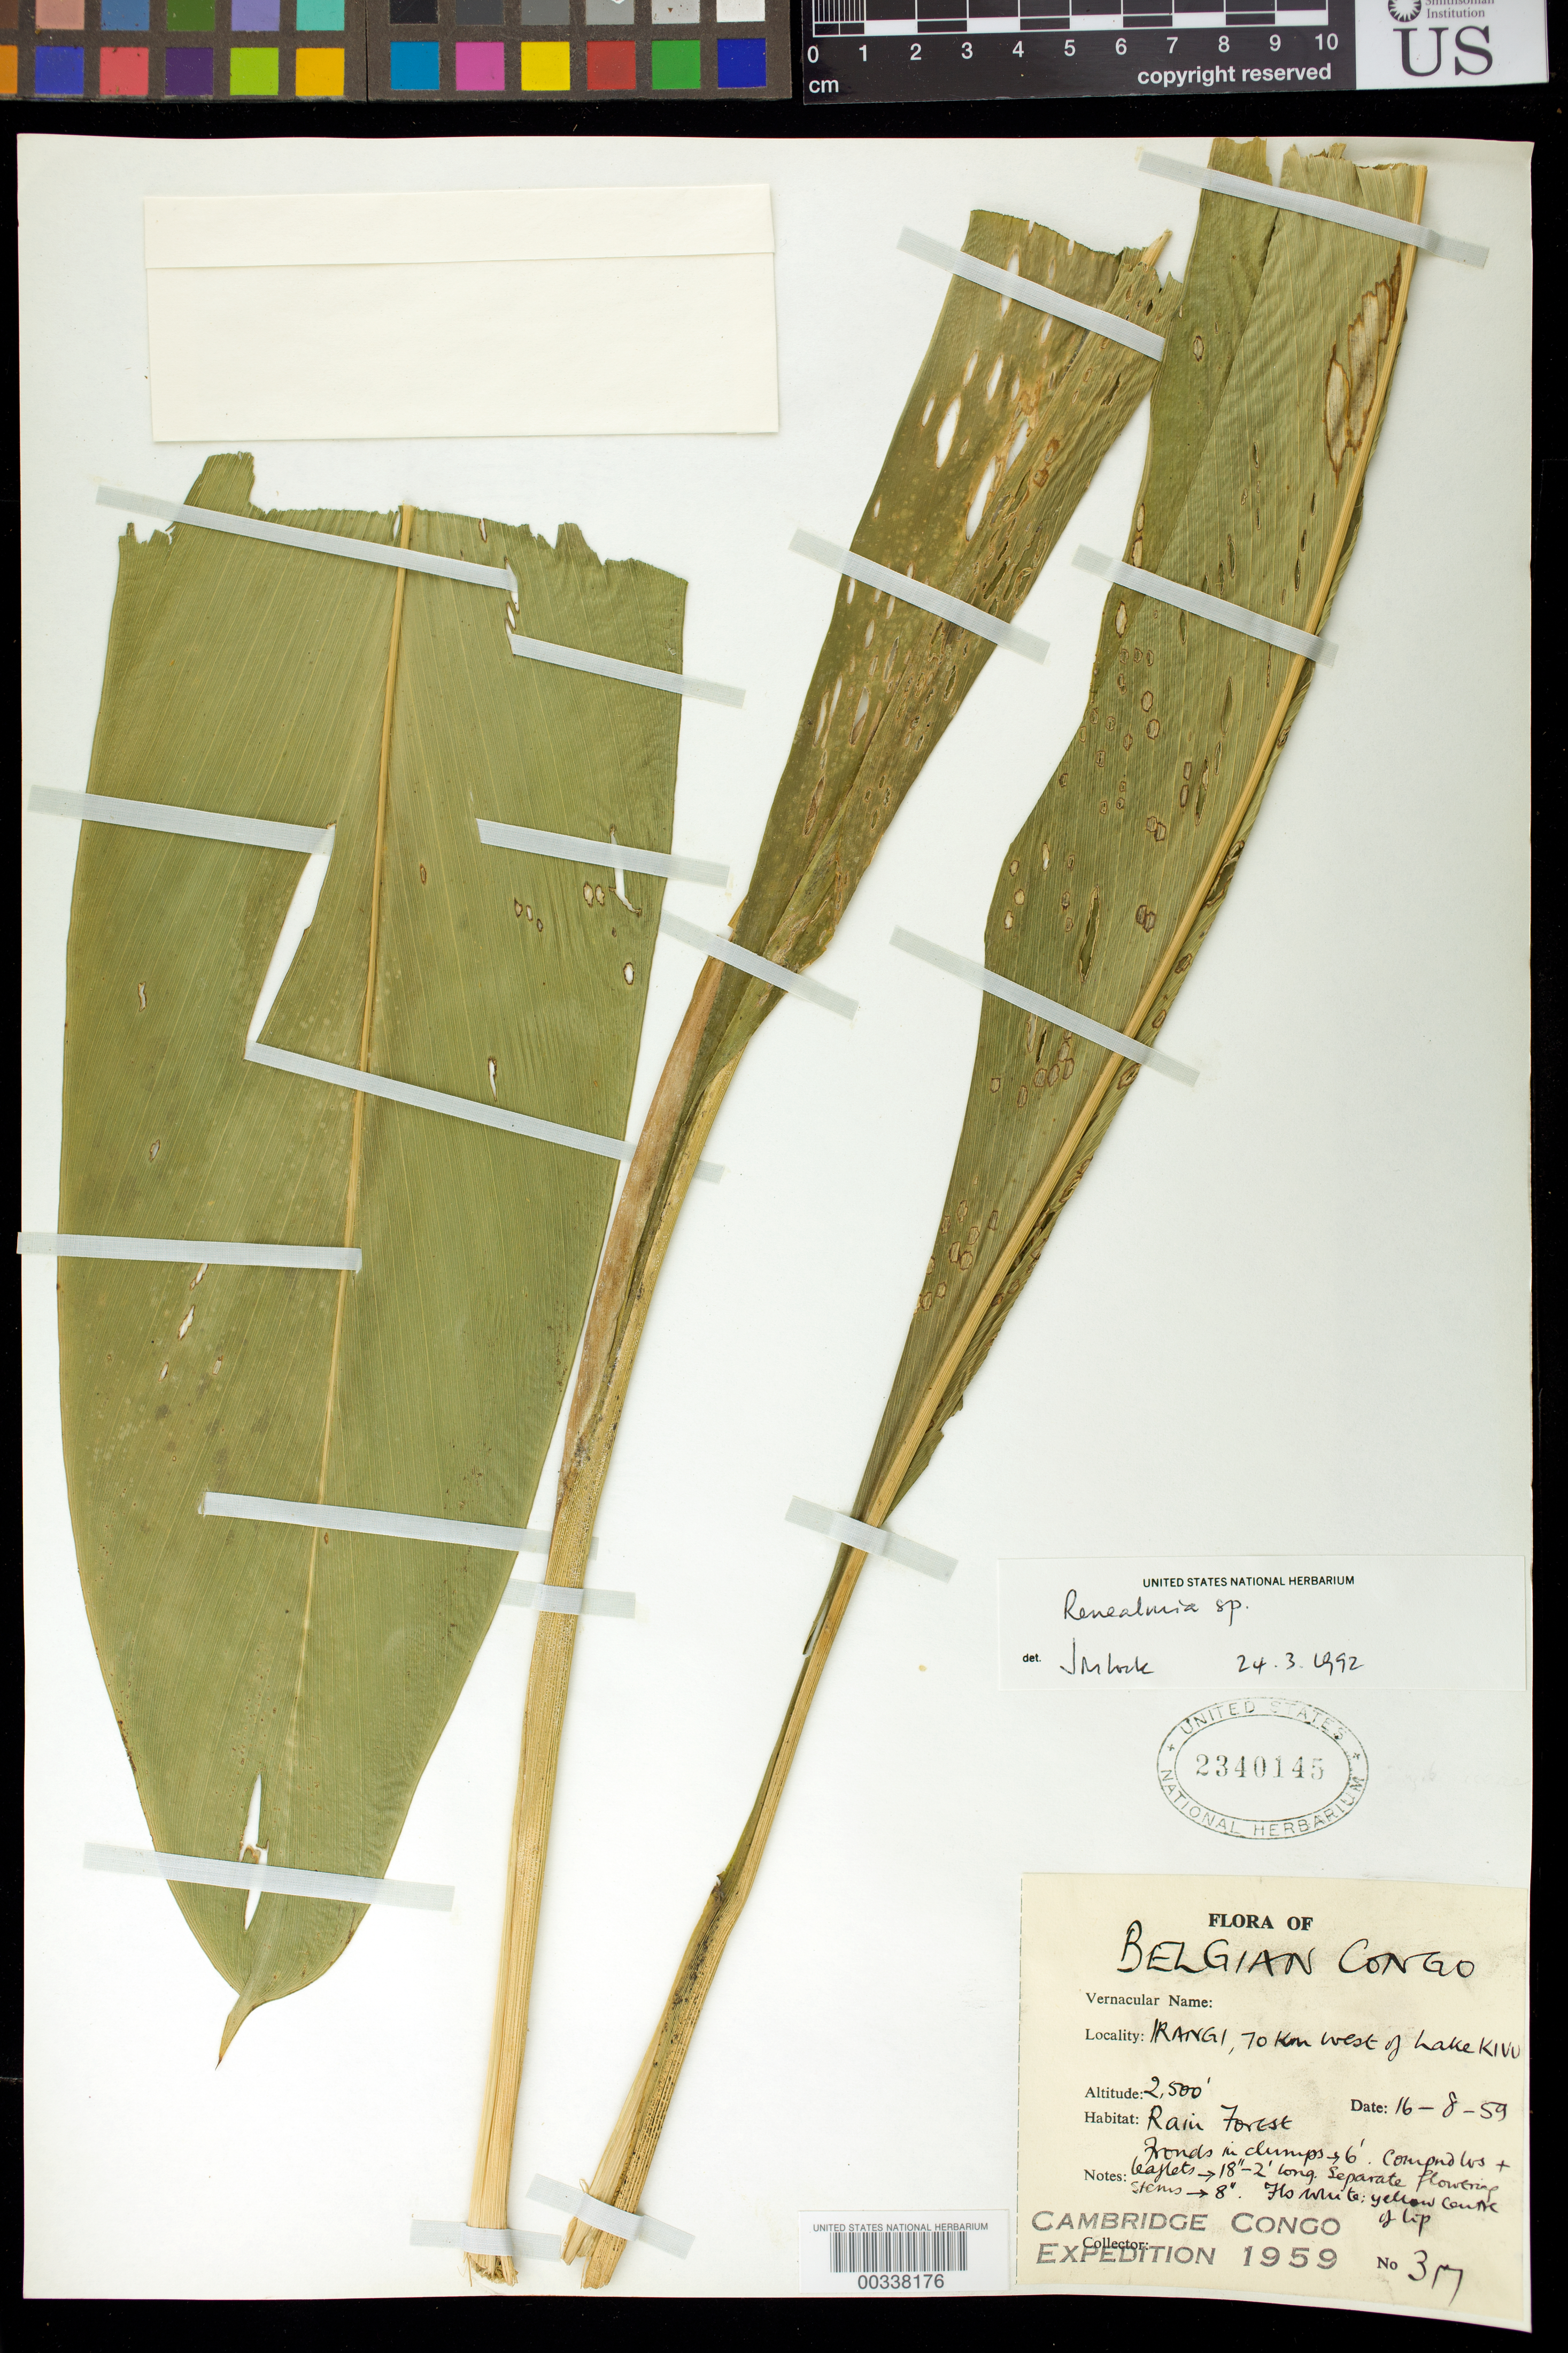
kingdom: Plantae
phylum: Tracheophyta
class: Liliopsida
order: Zingiberales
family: Zingiberaceae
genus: Renealmia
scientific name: Renealmia sp.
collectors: ex Cambridge Congo exped.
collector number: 317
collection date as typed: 16 Aug 1959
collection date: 1959-08-16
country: Congo, Democratic Republic of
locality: Flora of belgian congo, irangi, 70 km w of lake kivu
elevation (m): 762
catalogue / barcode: US 2340145